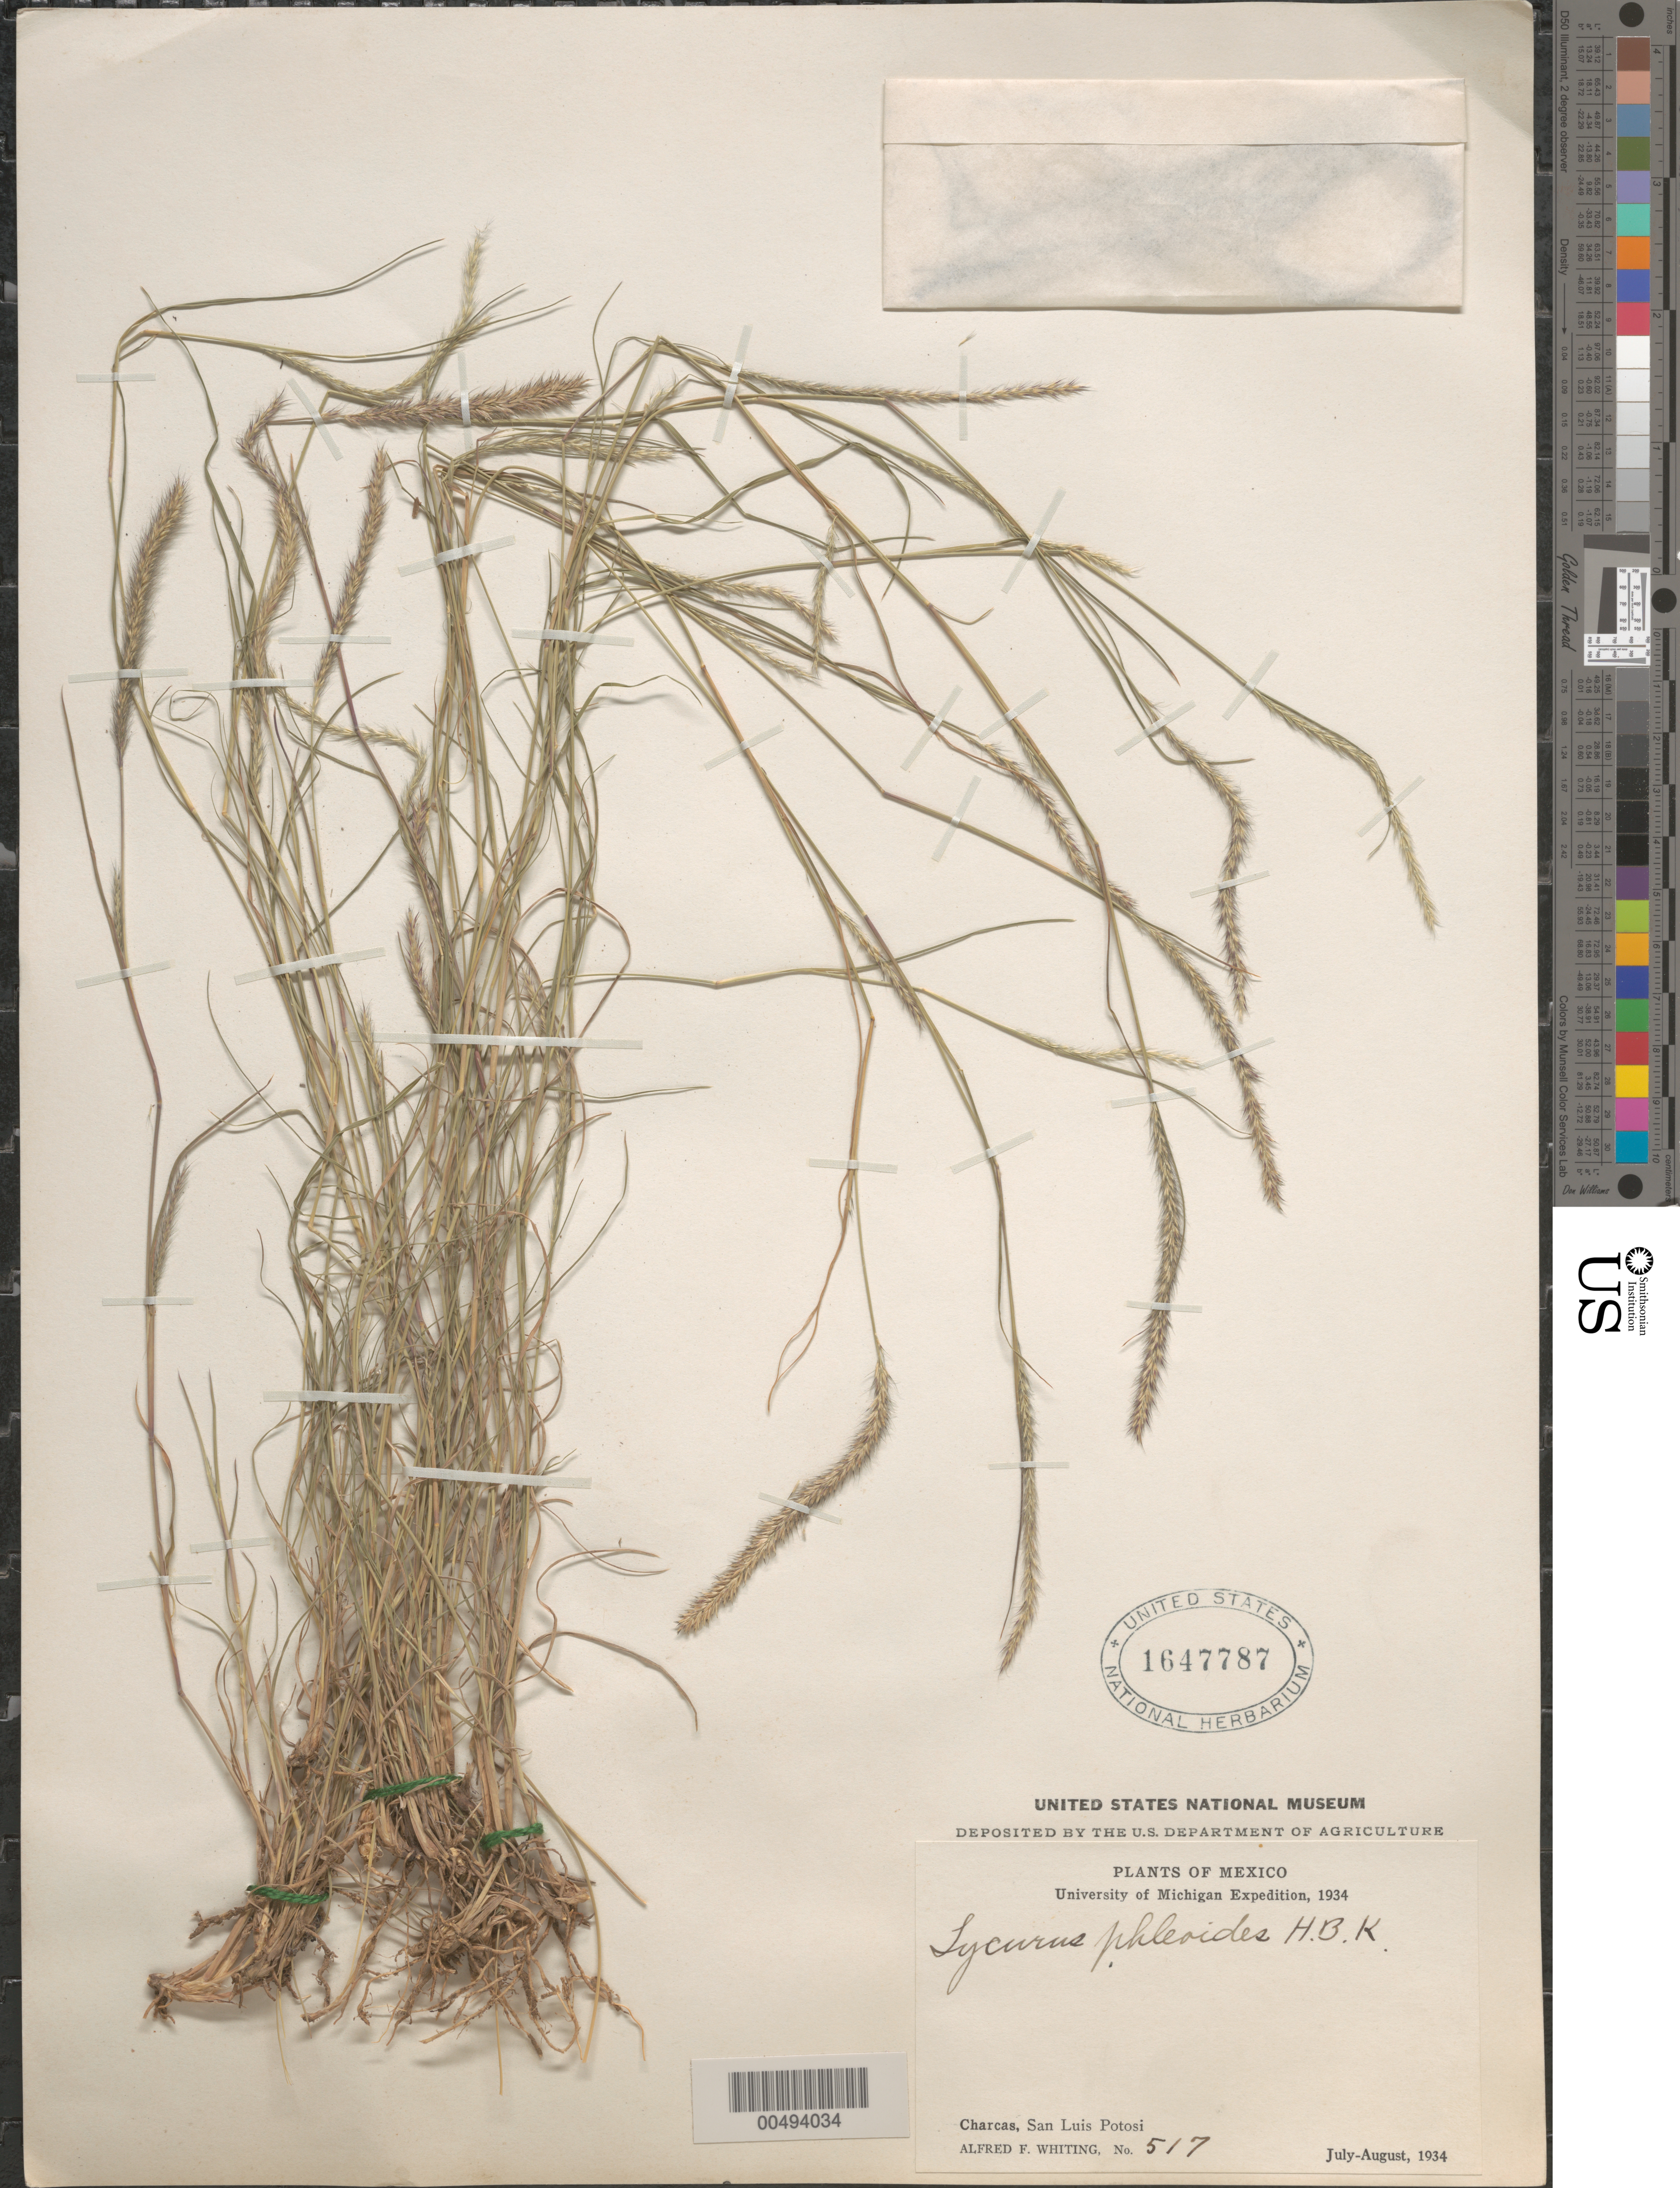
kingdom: Plantae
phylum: Tracheophyta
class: Liliopsida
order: Poales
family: Poaceae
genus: Lycurus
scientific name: Lycurus phleoides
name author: Kunth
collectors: A. F. Whiting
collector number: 517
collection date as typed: Jul 1934 to Aug 1934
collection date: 1934-07/1934-08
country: Mexico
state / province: San Luis Potosi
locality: Charcas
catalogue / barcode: US 1647787